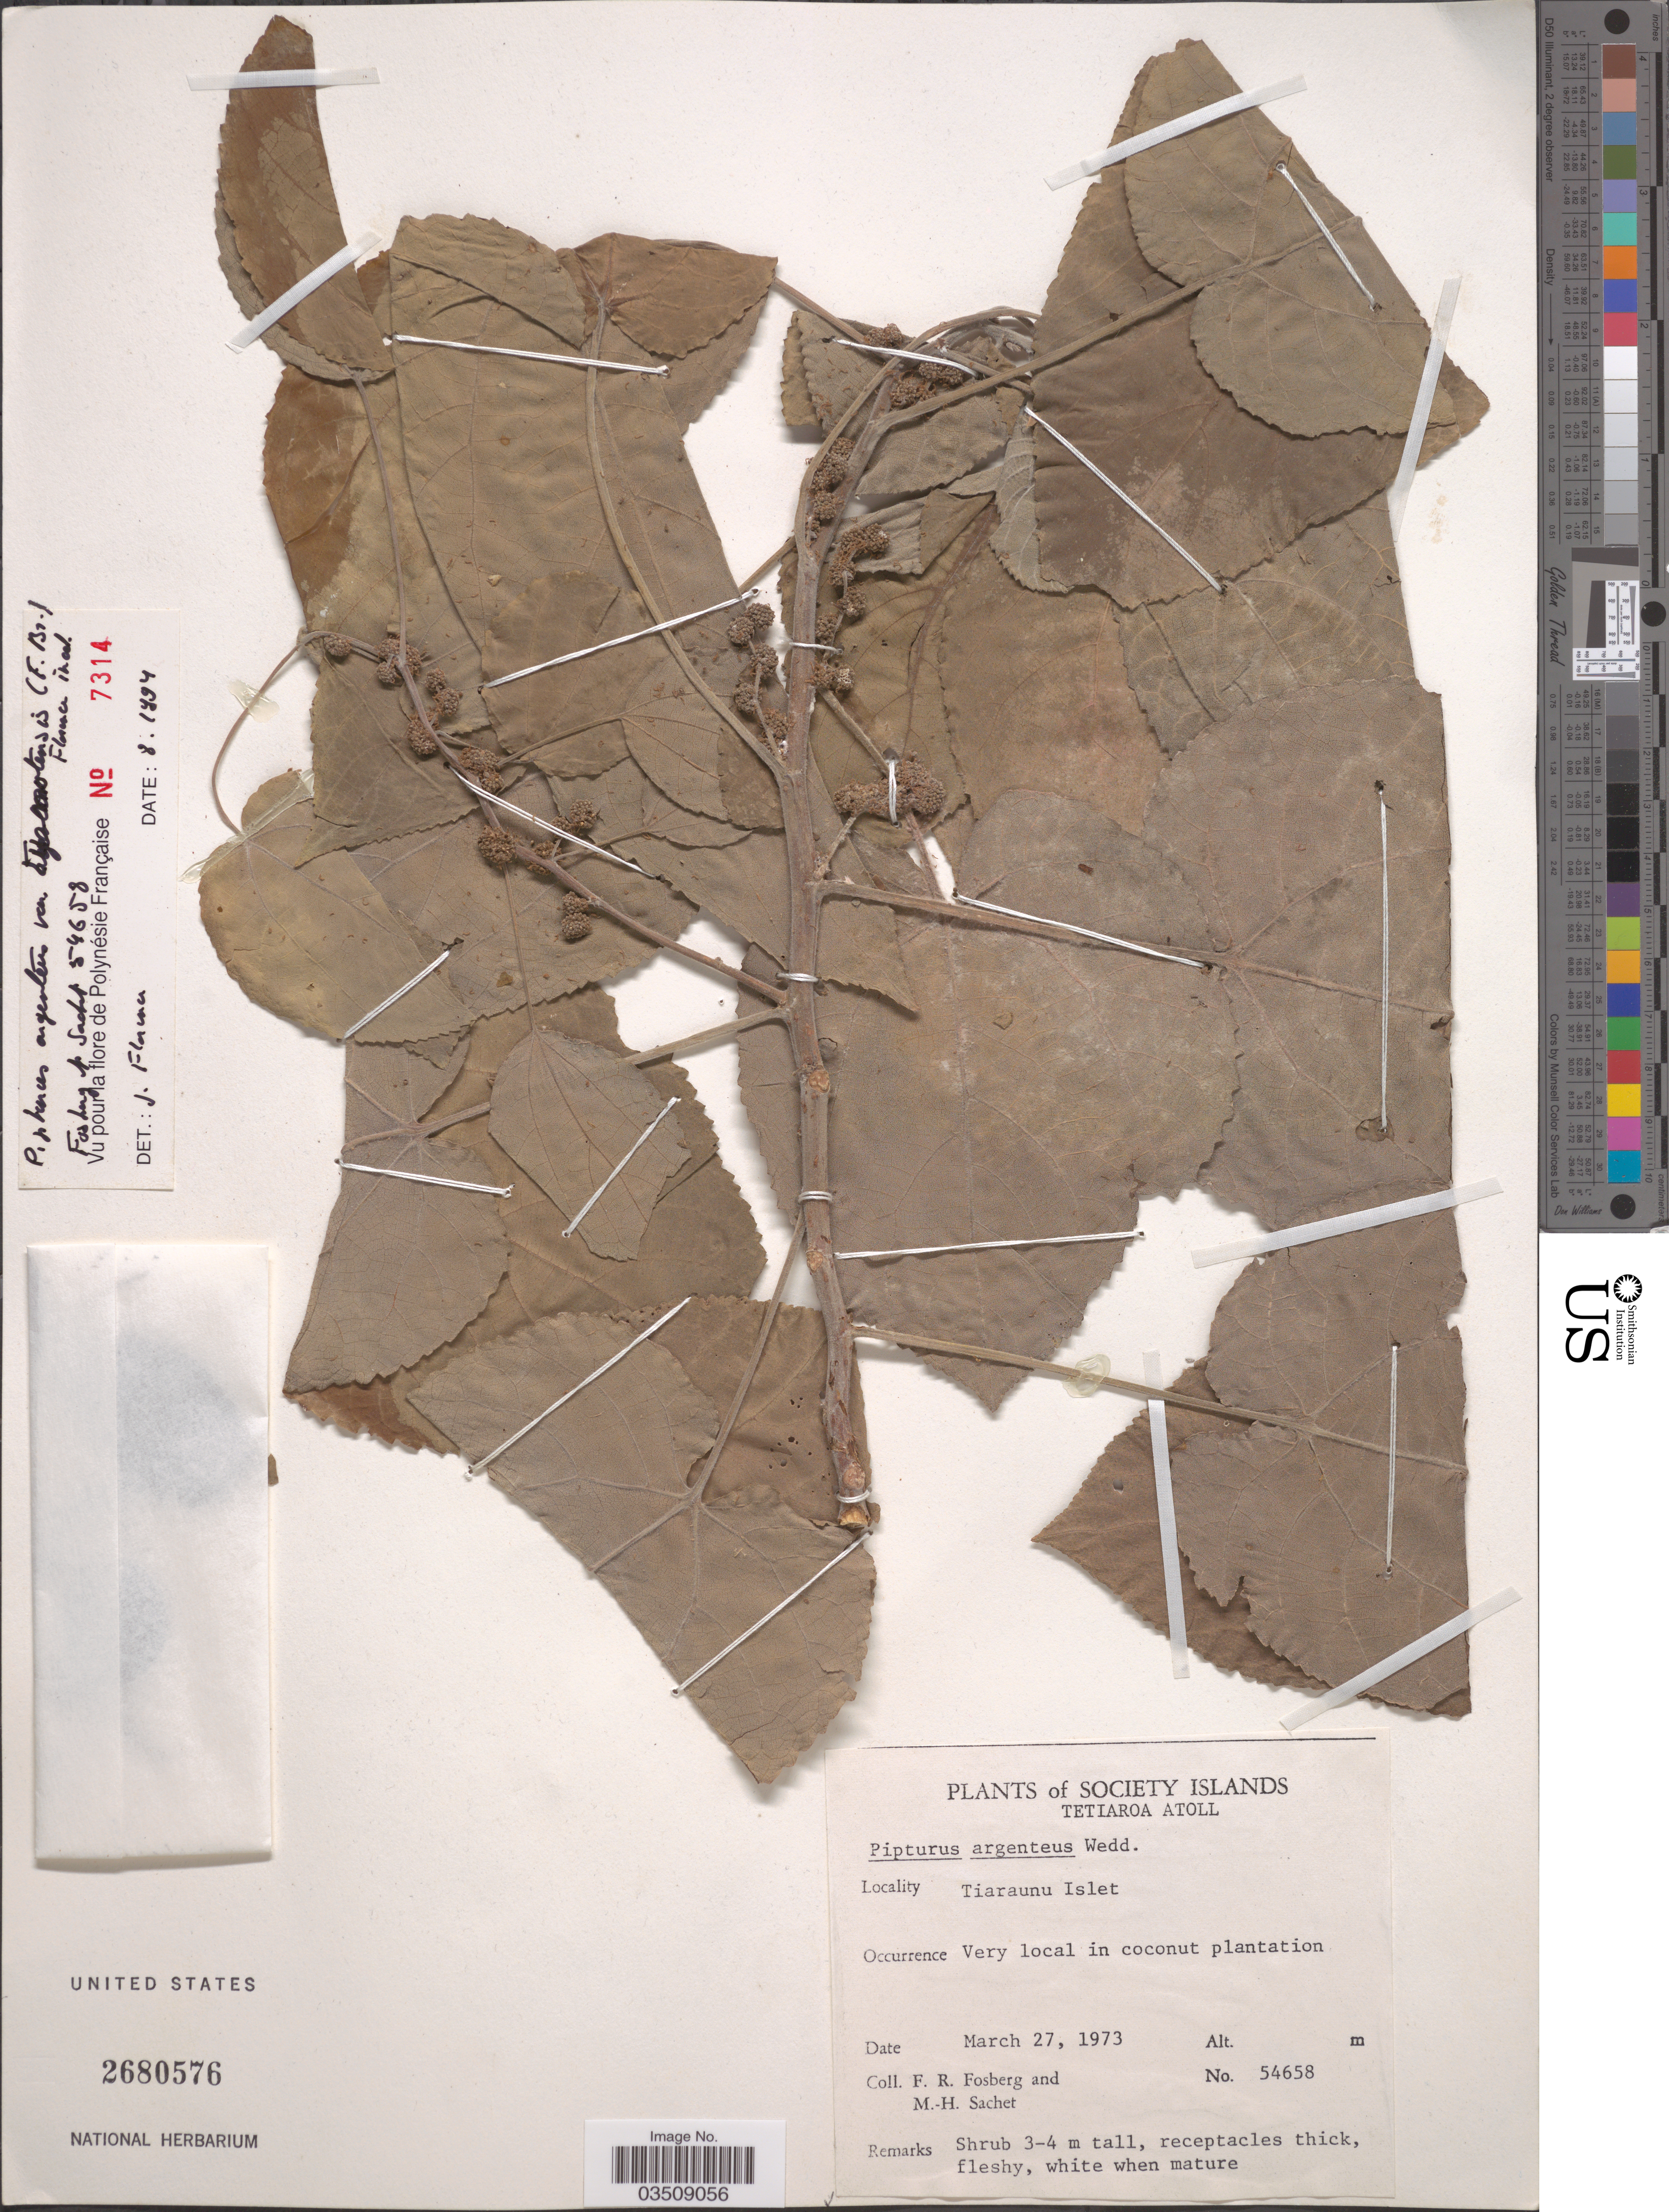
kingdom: Plantae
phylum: Tracheophyta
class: Magnoliopsida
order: Rosales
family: Urticaceae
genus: Pipturus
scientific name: Pipturus argenteus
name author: (G. Forst.) Wedd.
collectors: F. R. Fosberg & M.-H. Sachet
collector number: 54658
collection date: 1973-03-27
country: French Polynesia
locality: Society Islands. Tetiaroa Atoll. Tiaraunu Islet.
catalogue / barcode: US 2680576